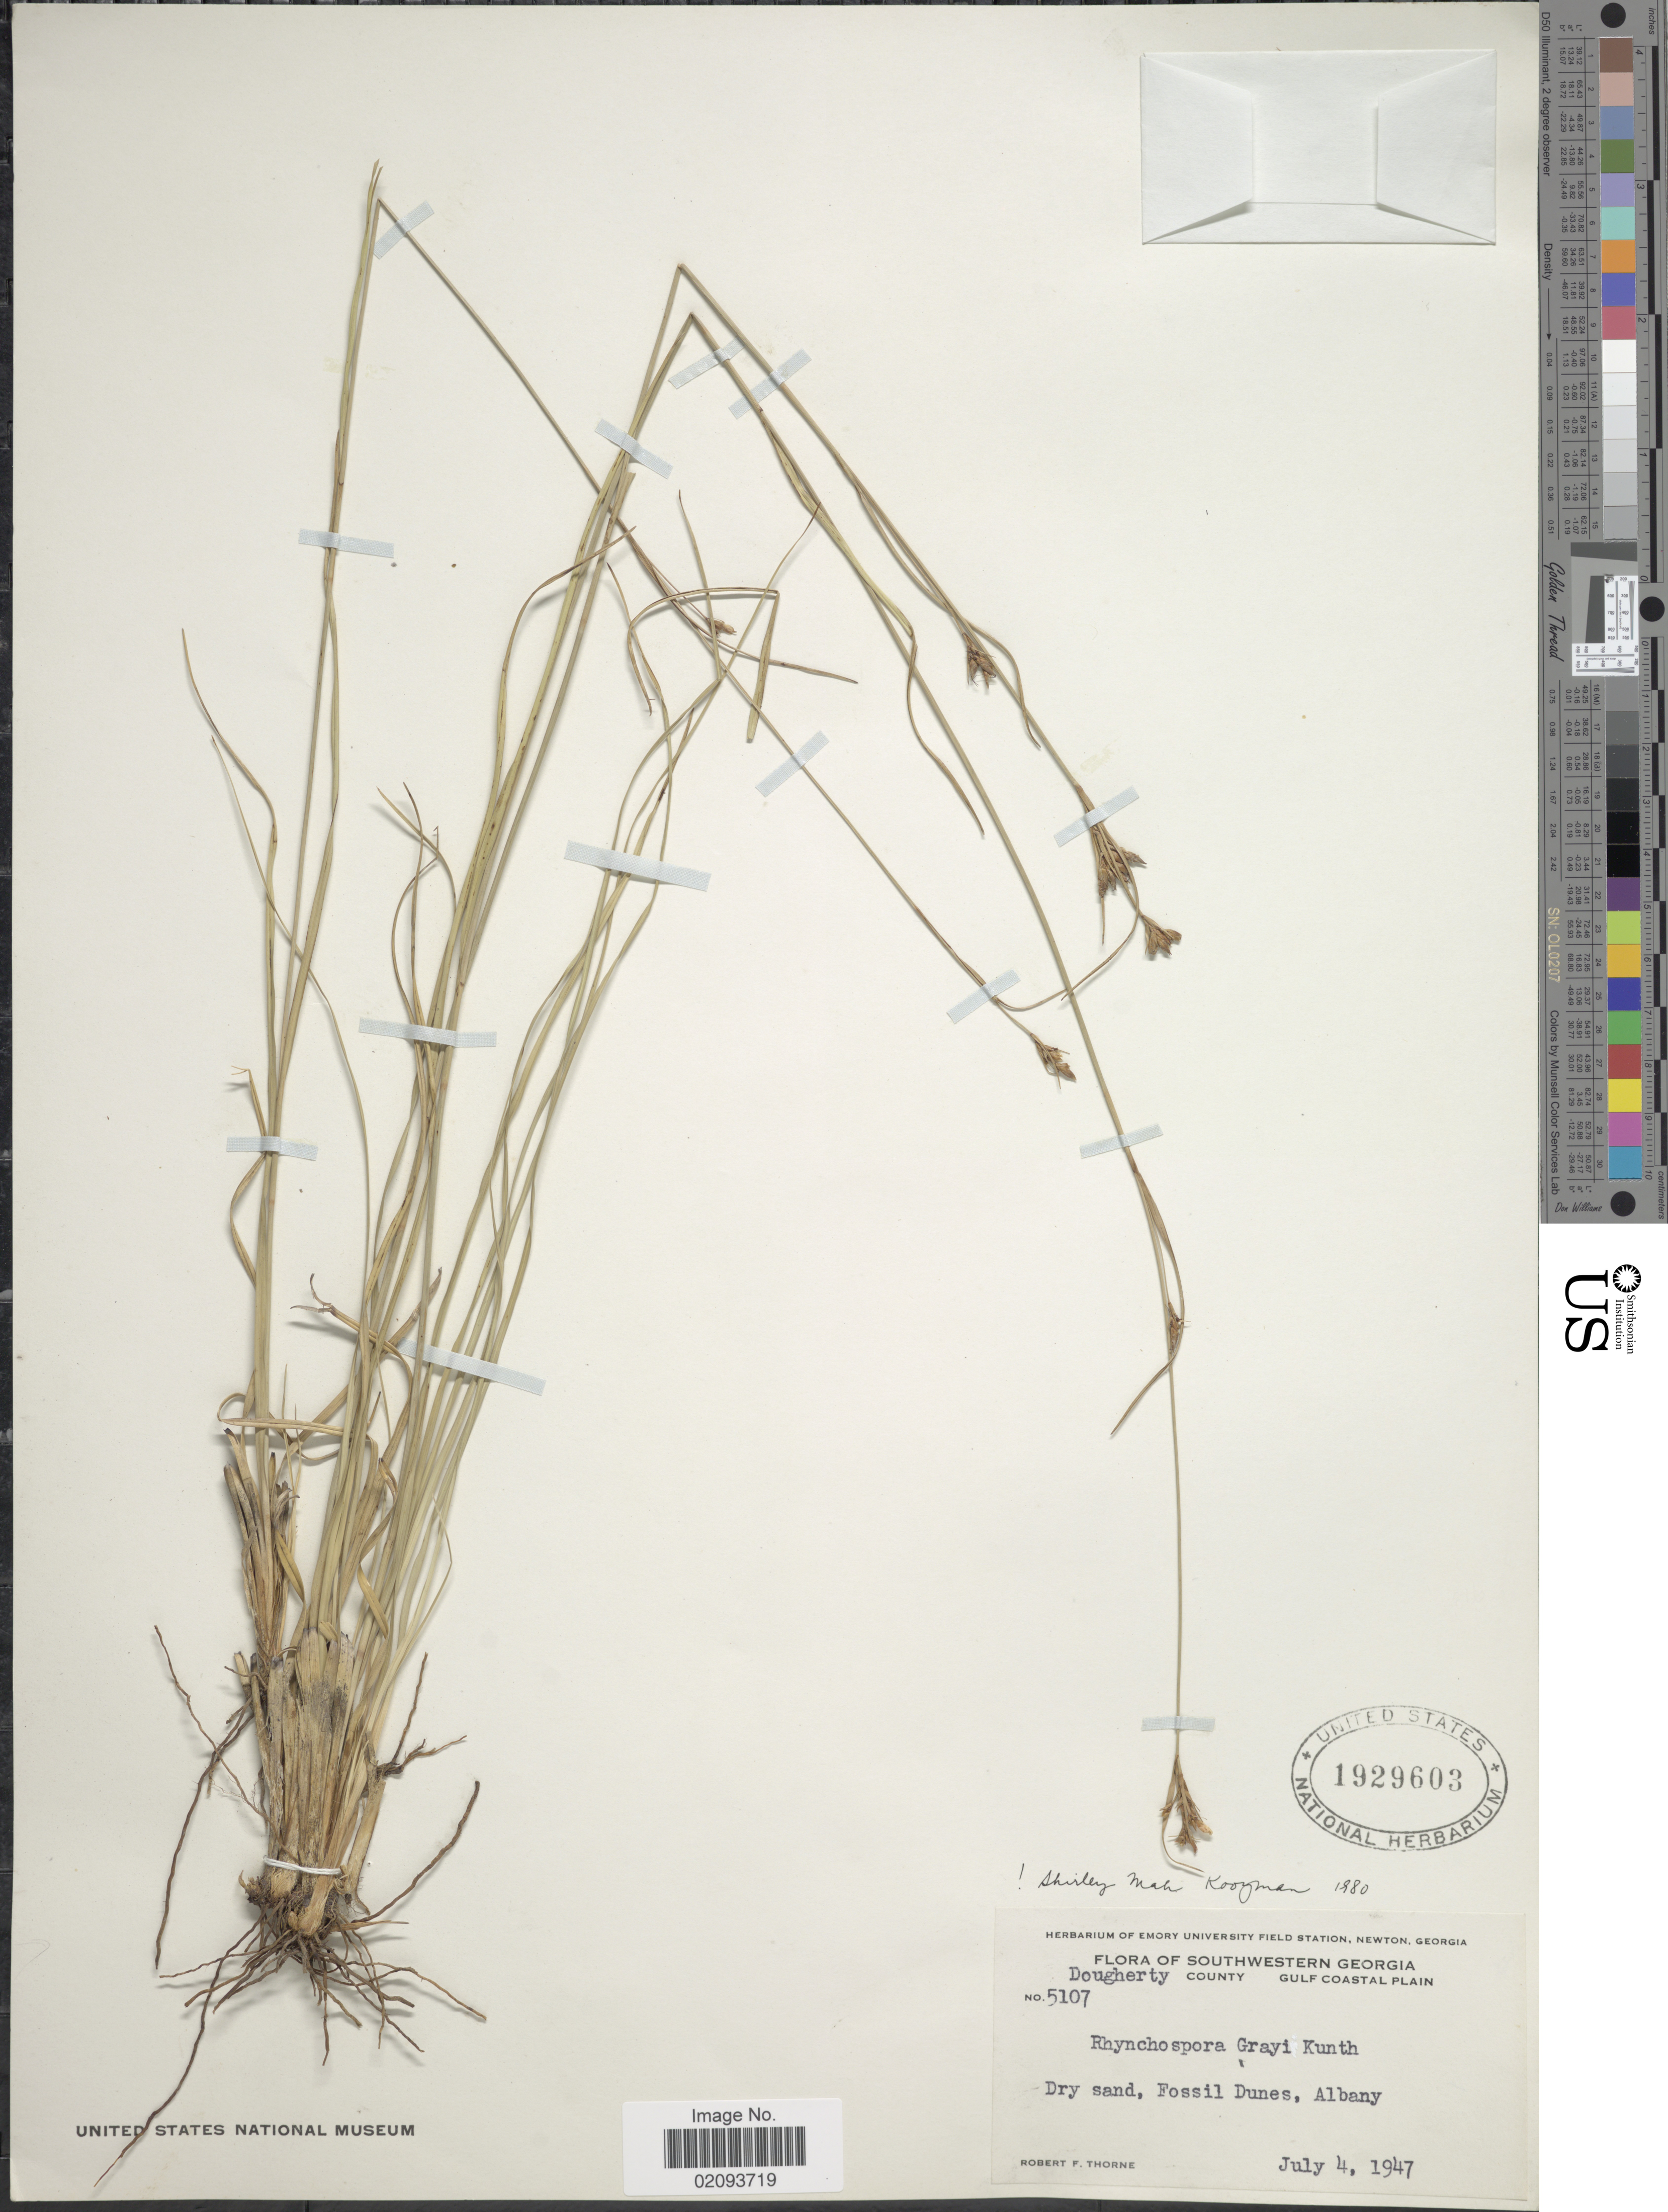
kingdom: Plantae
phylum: Tracheophyta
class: Liliopsida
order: Poales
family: Cyperaceae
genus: Rhynchospora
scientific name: Rhynchospora grayi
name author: Kunth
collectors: R. F. Thorne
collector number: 5107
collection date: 1947-07-04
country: United States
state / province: Georgia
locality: Southwestern Georgia. Dougherty County. Gulf Coastal Plain. Dry sand, Fossil Dunes, Albany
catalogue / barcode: US 1929603